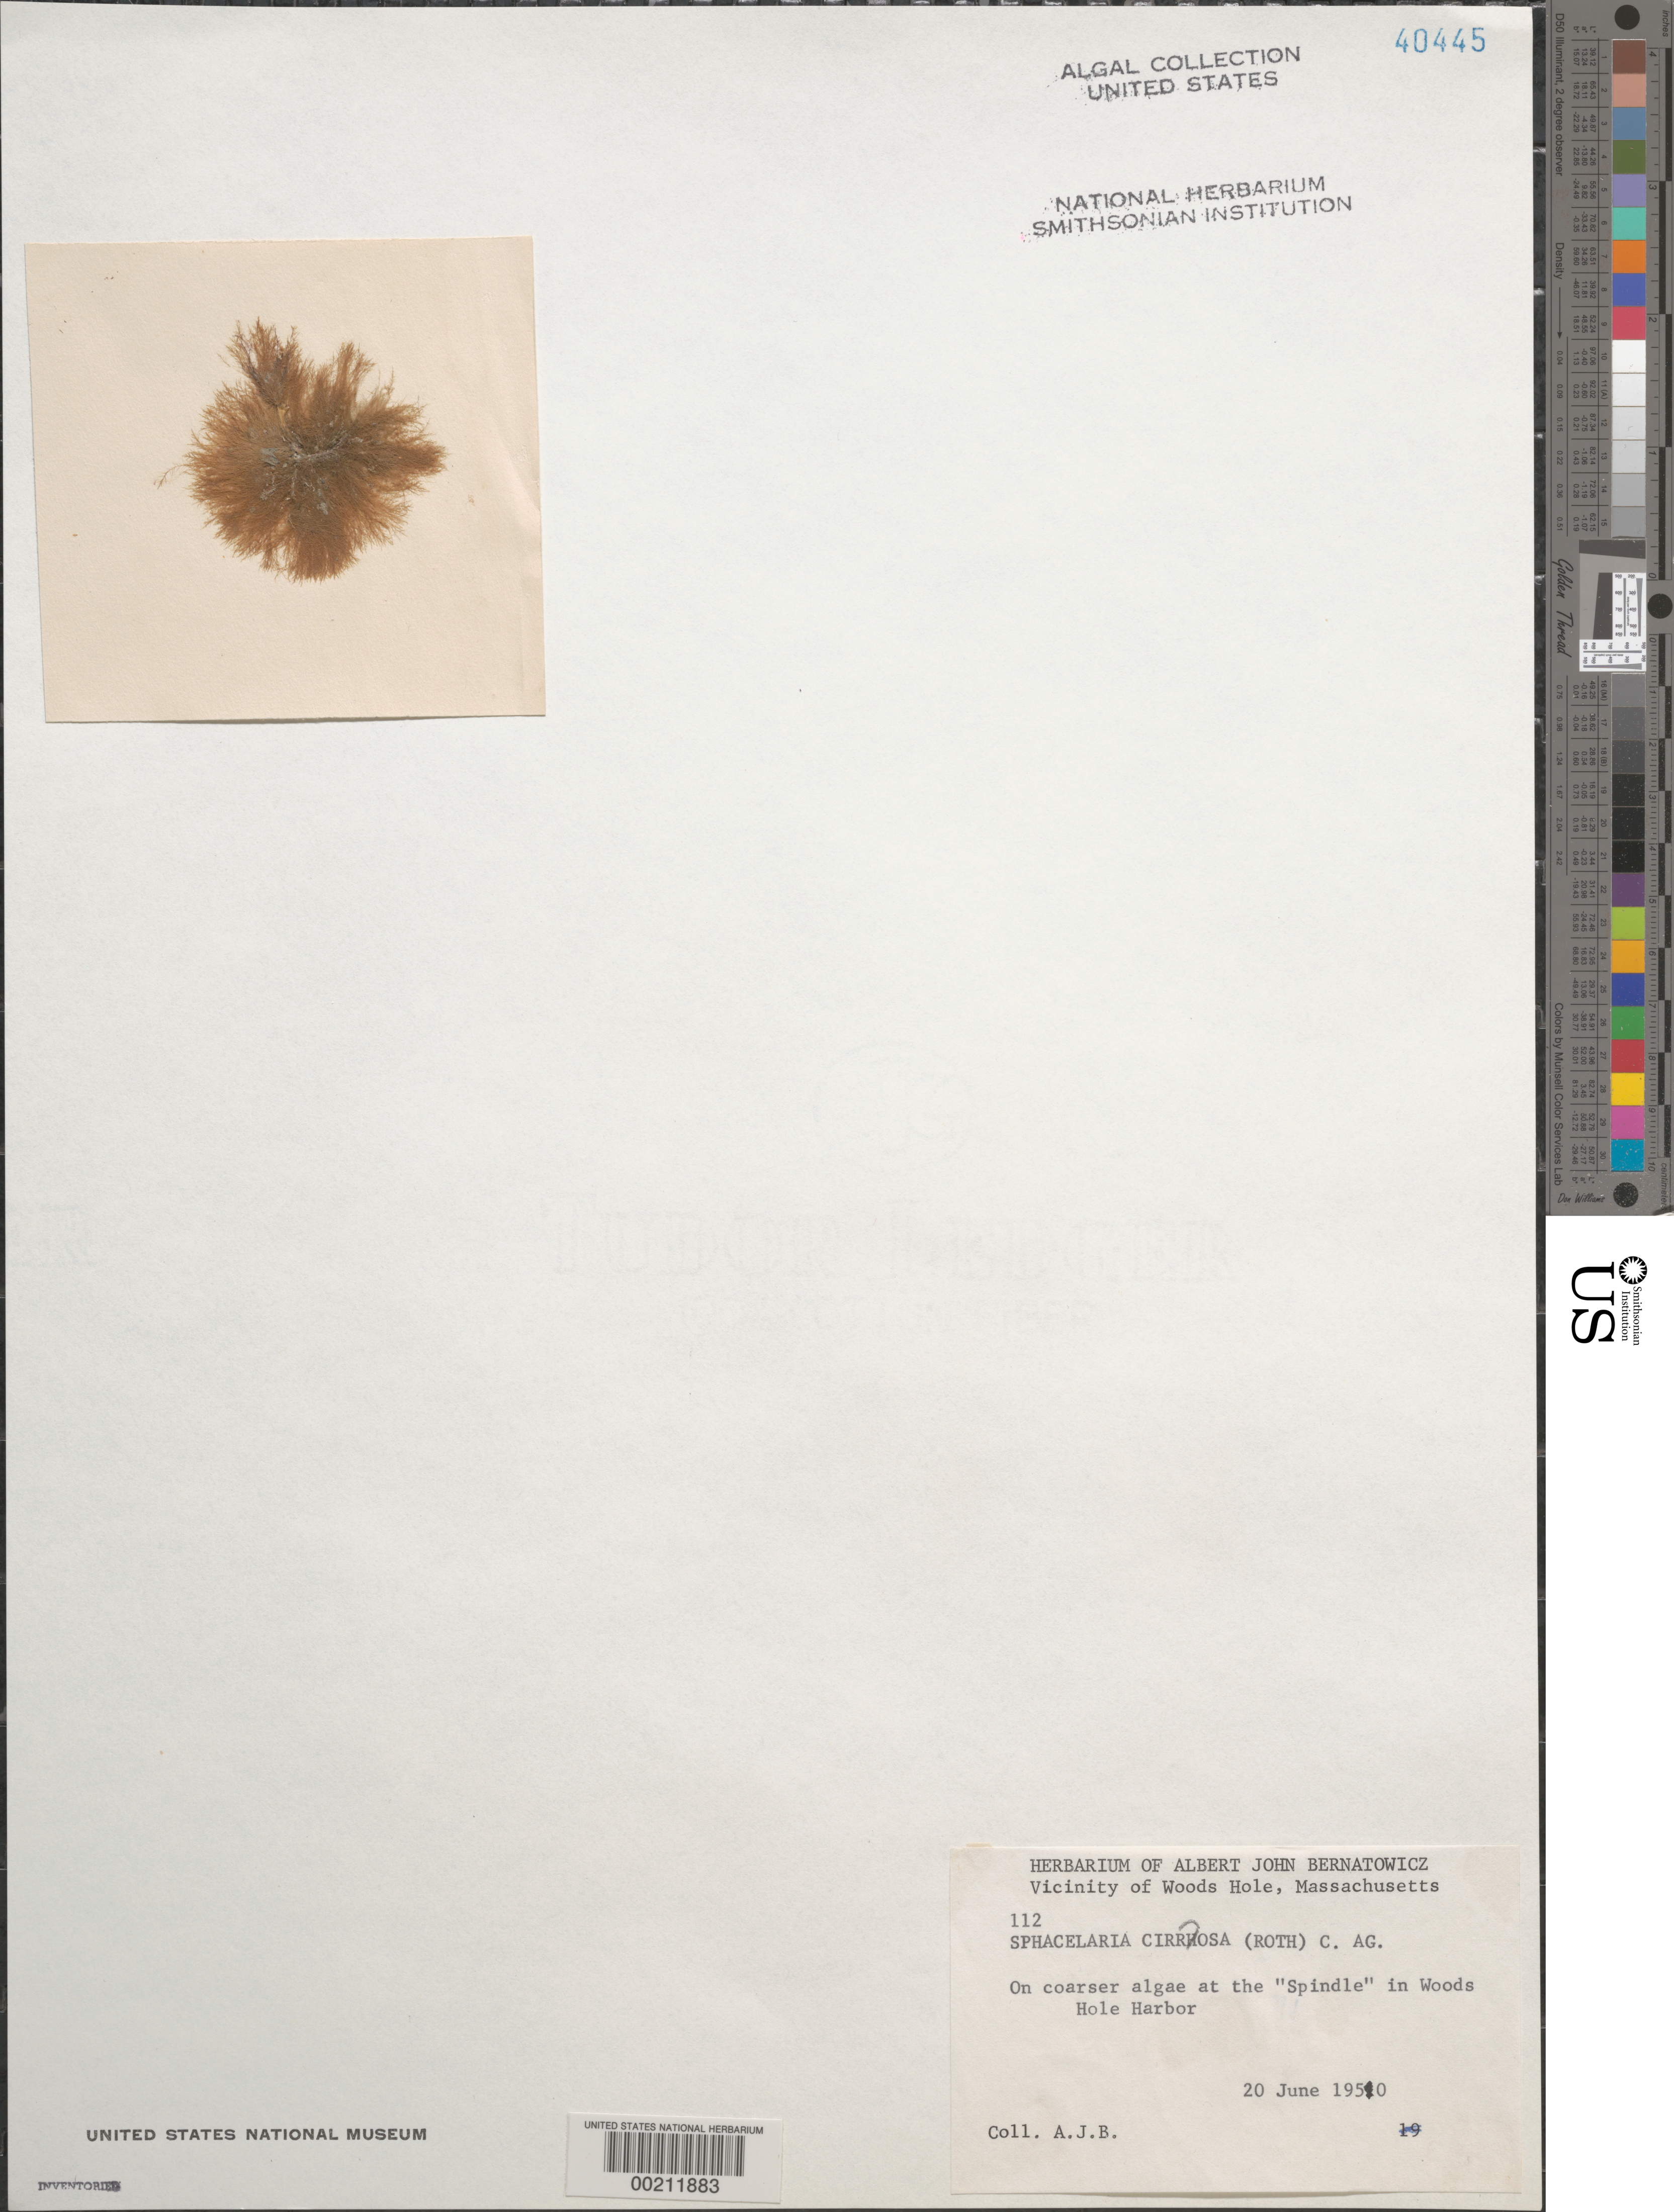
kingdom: Chromista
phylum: Ochrophyta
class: Phaeophyceae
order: Sphacelariales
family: Sphacelariaceae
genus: Sphacelaria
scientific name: Sphacelaria cirrosa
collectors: A. Bernatowicz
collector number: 112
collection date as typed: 20 Jun 1950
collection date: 1950-06-20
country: United States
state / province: Massachusetts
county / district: Barnstable County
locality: Woods Hole Harbor, The Spindle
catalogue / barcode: US 40445